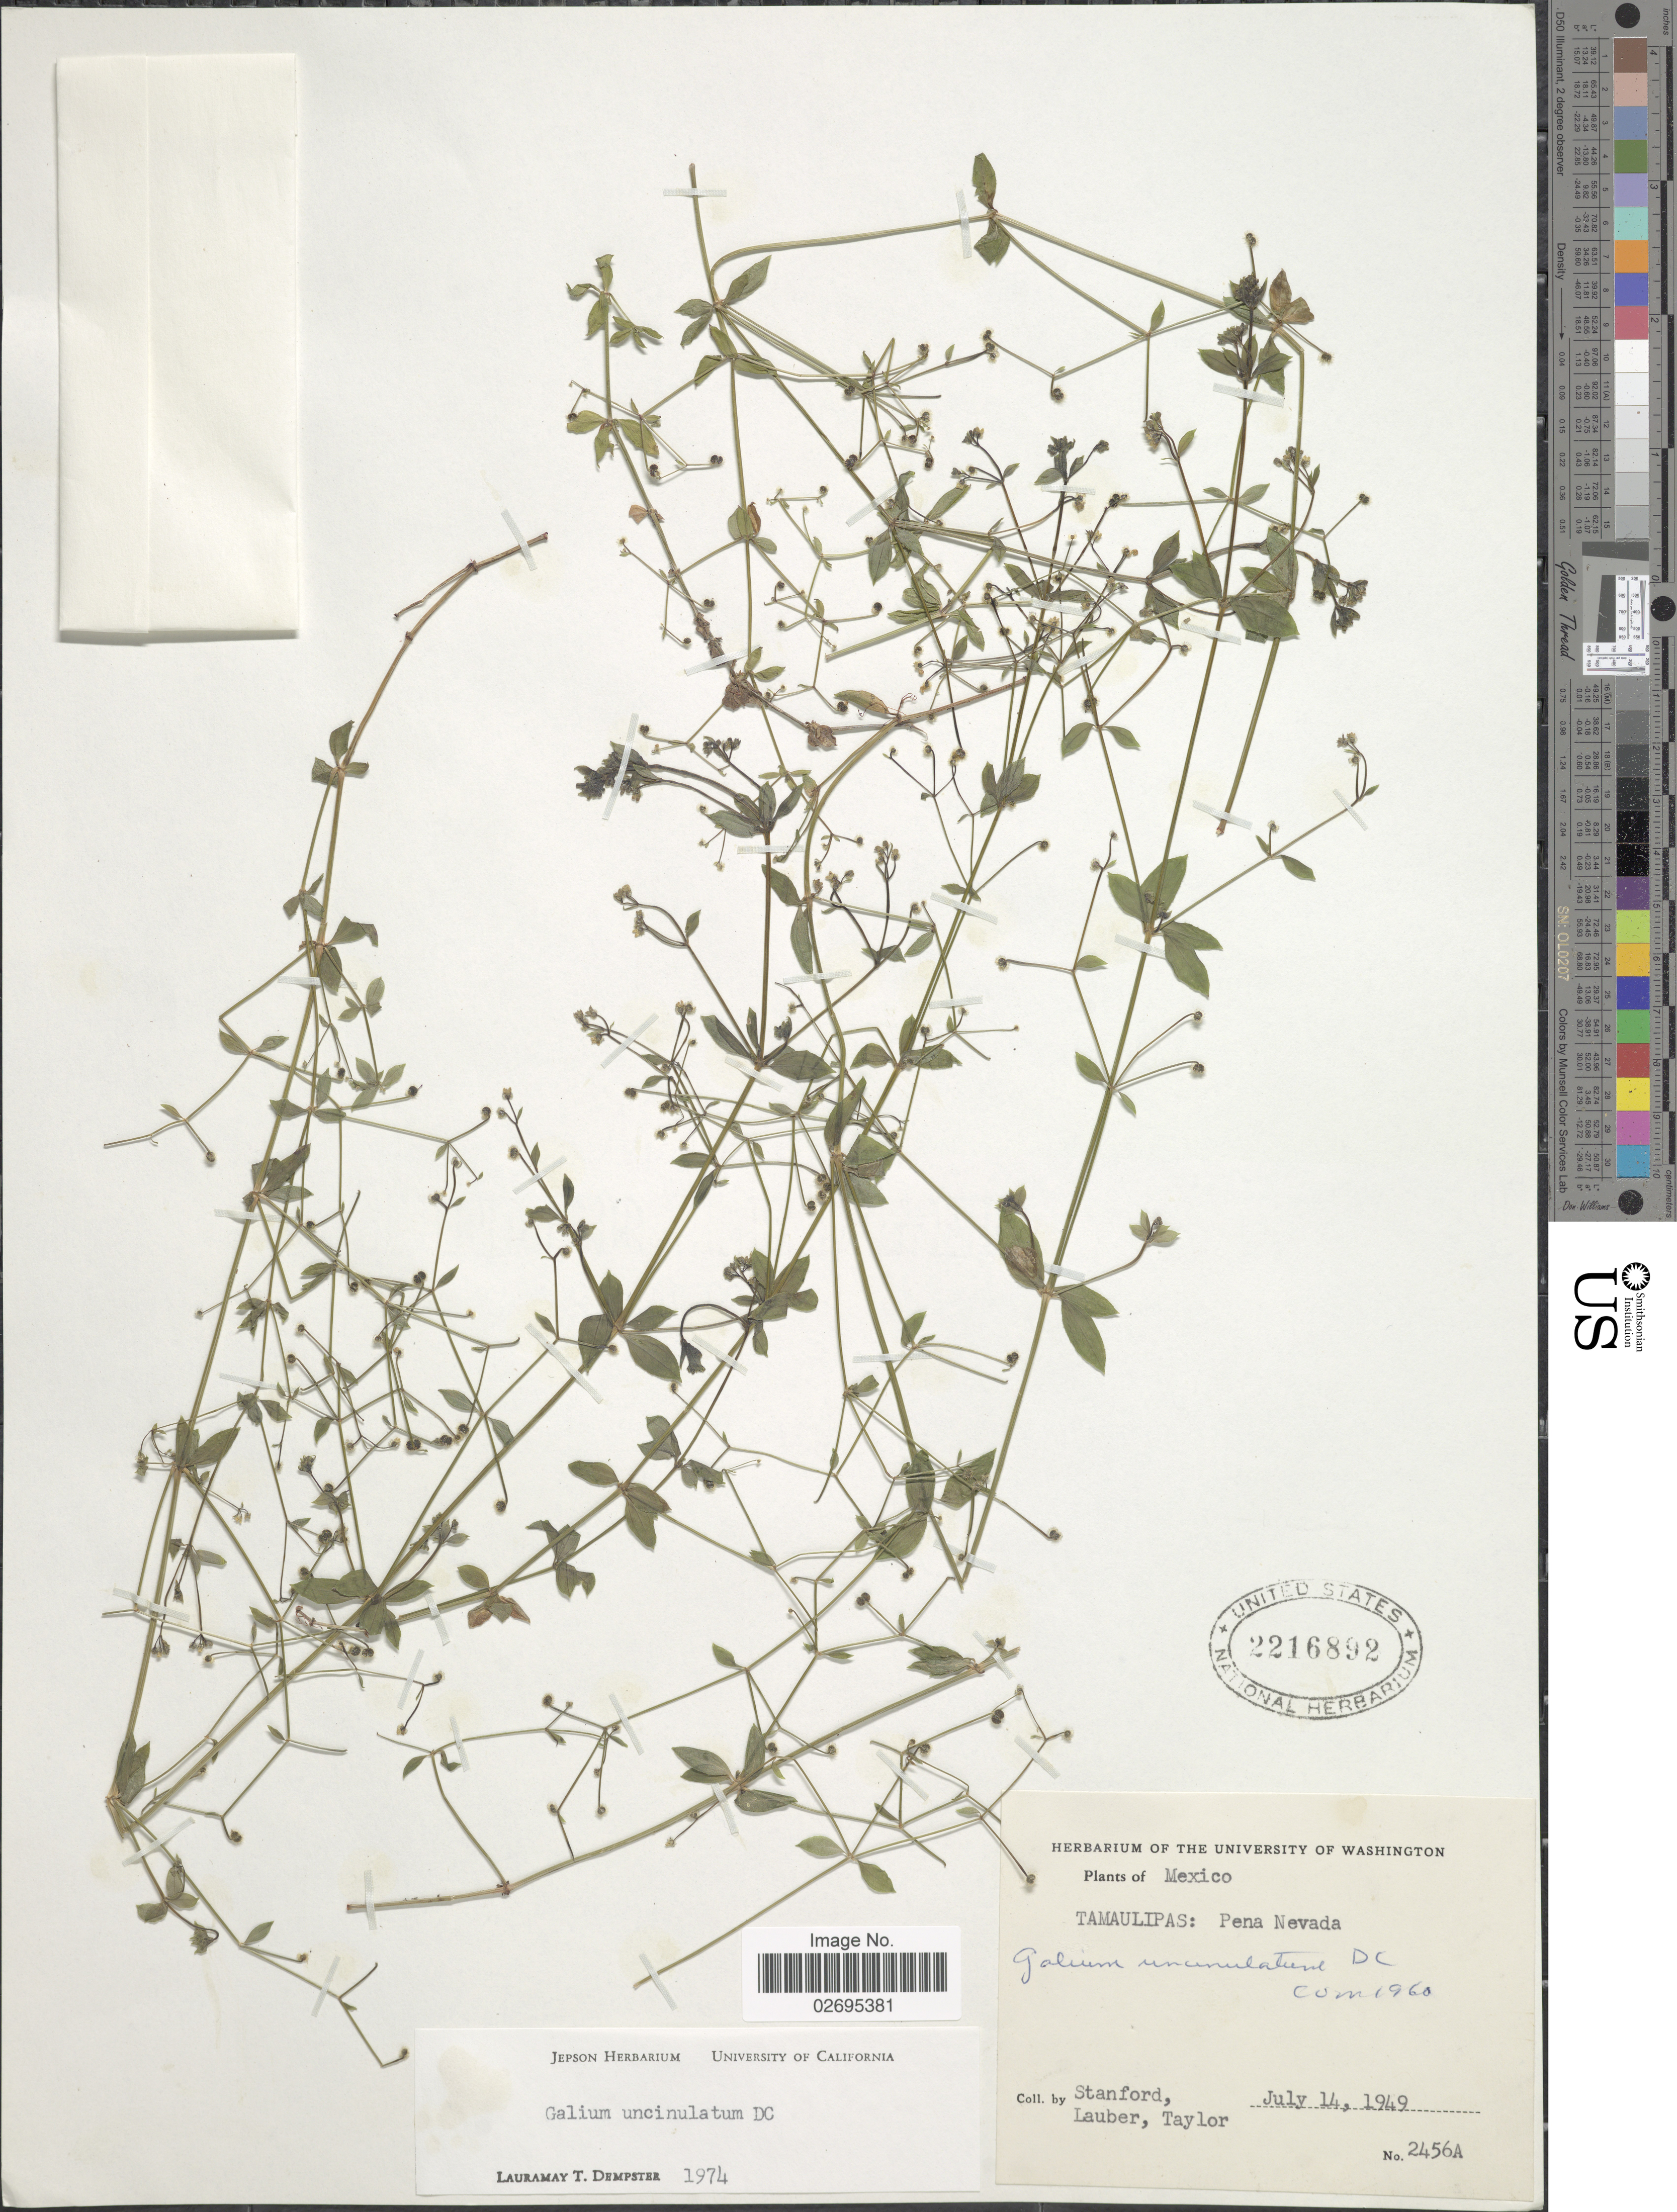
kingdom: Plantae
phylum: Tracheophyta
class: Magnoliopsida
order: Gentianales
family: Rubiaceae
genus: Galium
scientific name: Galium uncinulatum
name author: DC.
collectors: -. Stanford, Lauber, -- & -- Taylor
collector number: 2456A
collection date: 1949-07-14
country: Mexico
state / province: Tamaulipas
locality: Pena Nevada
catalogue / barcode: US 2216892